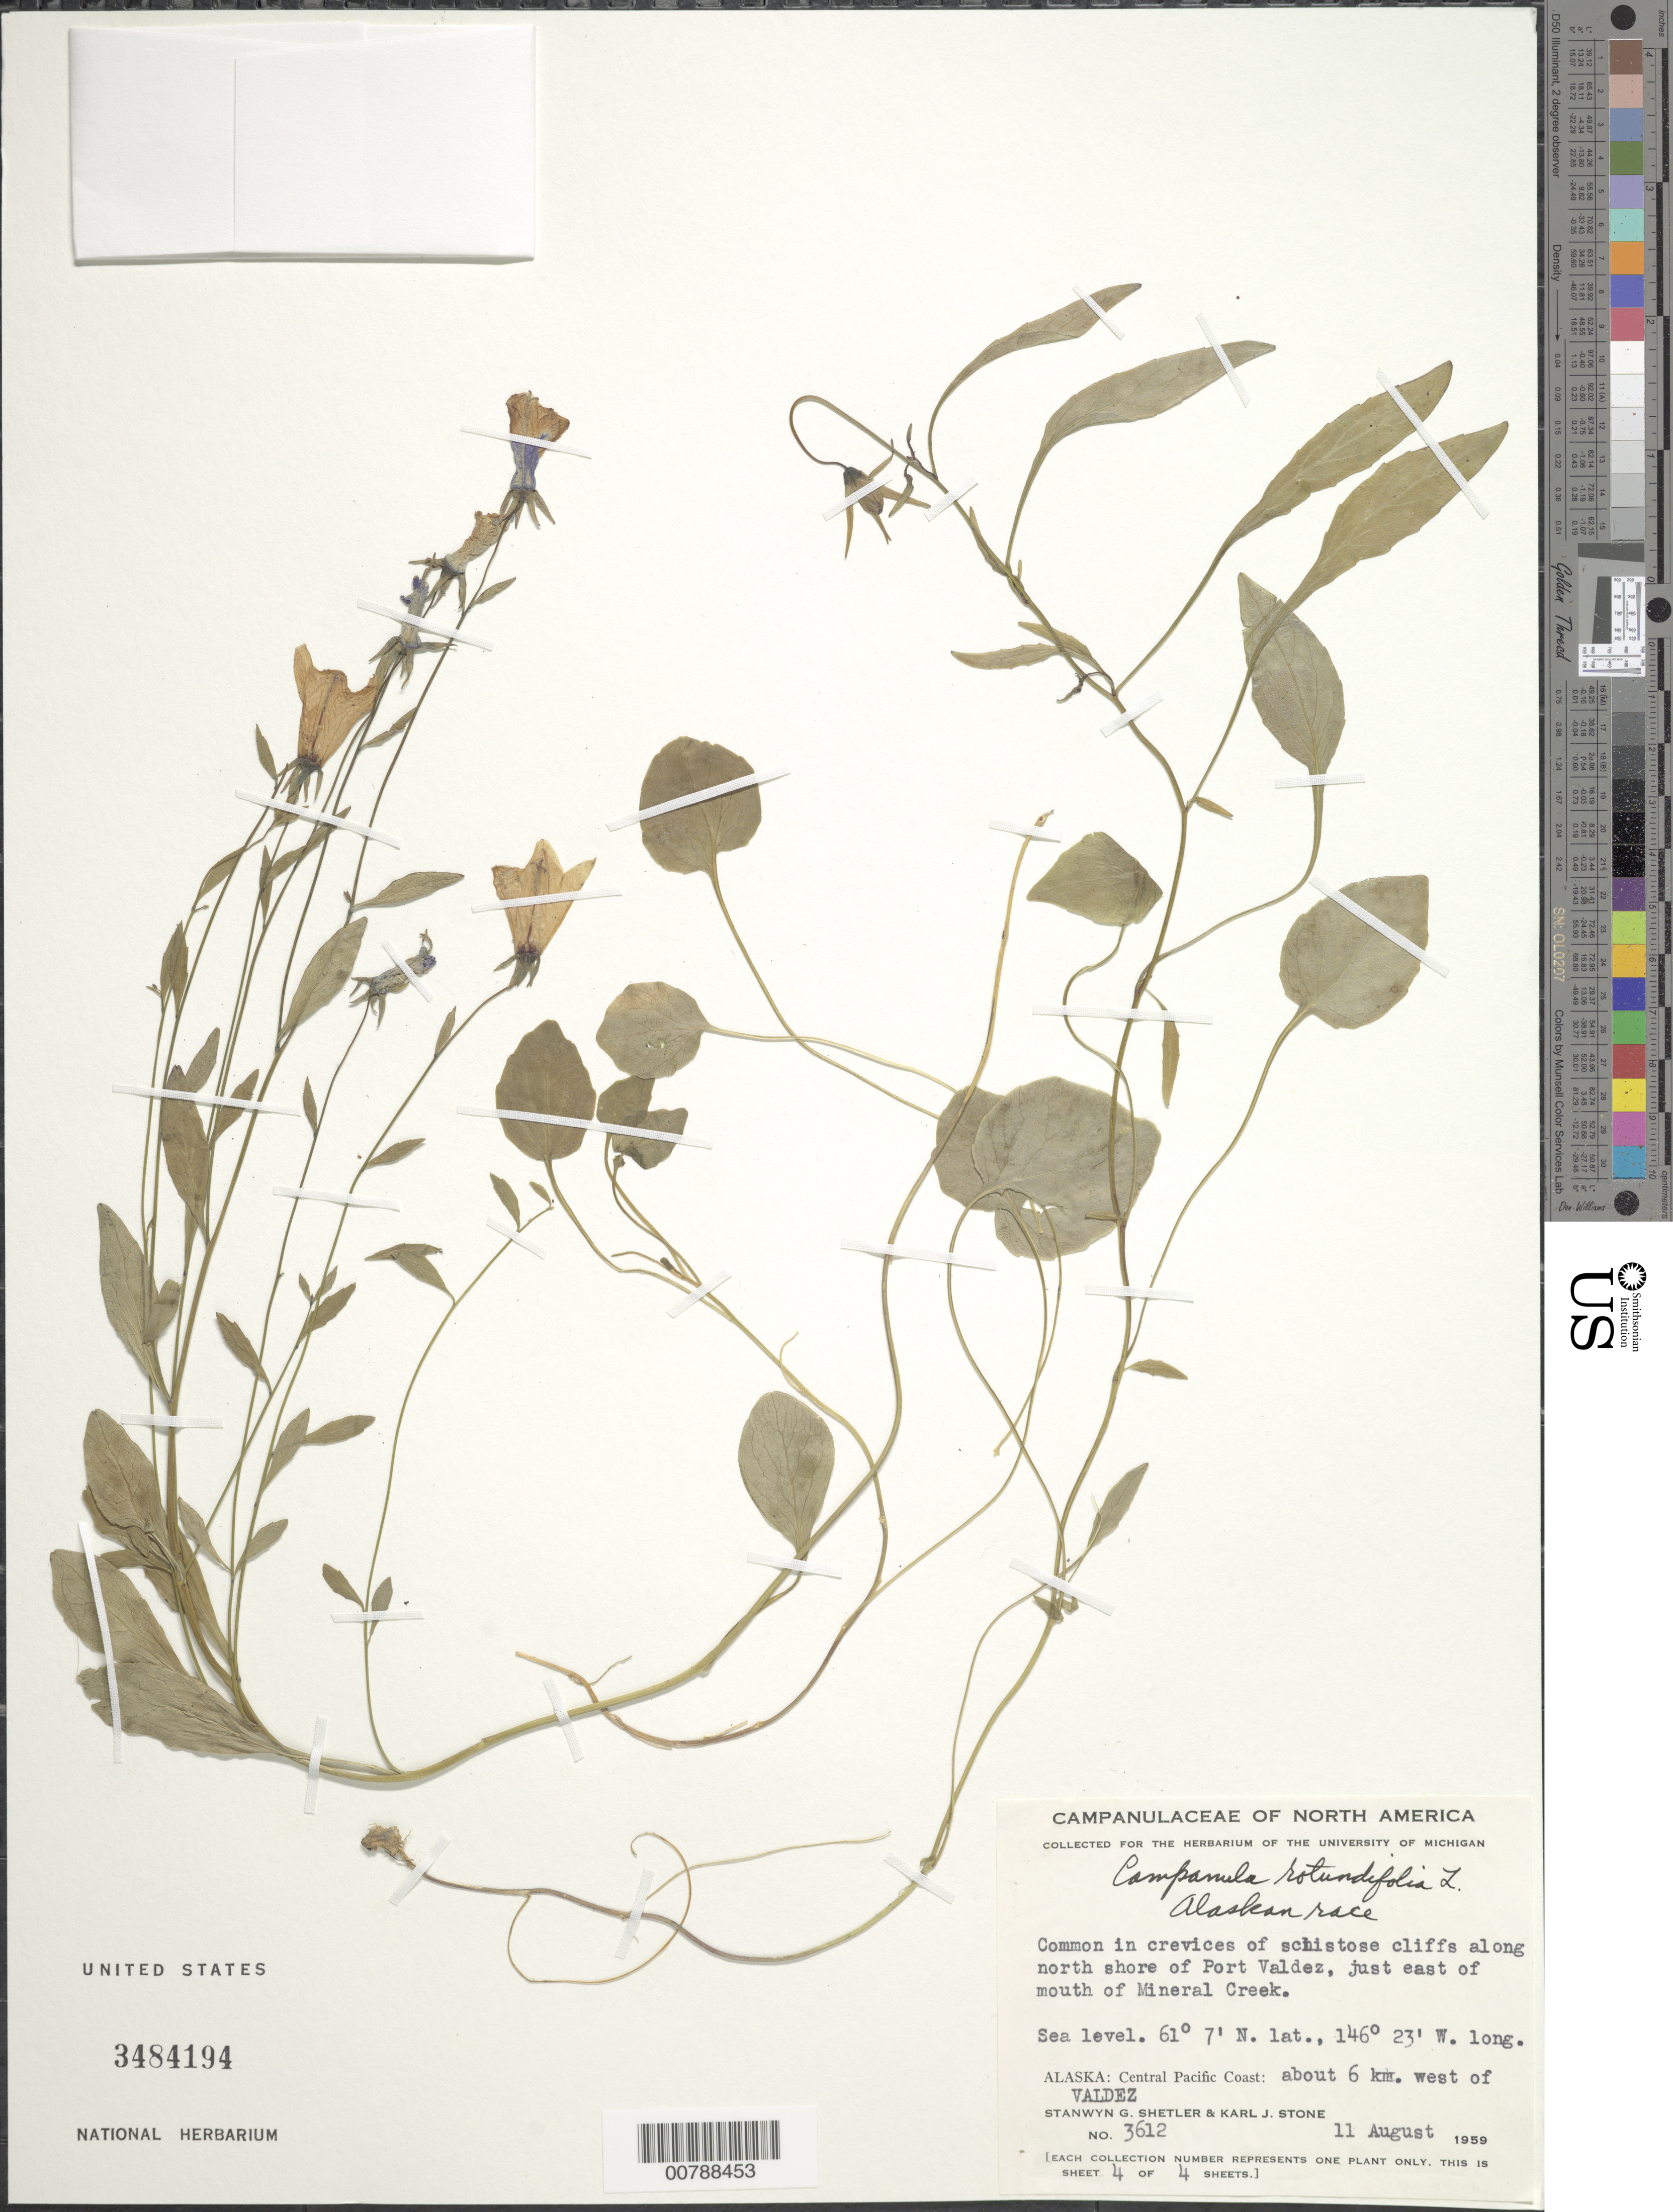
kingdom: Plantae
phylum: Tracheophyta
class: Magnoliopsida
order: Asterales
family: Campanulaceae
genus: Campanula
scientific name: Campanula rotundifolia L. Alaskan race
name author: L.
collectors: S. Shetler & K. J. Stone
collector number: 3612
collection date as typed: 11 August 1959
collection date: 1959-08-11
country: United States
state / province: Alaska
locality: Central Pacific Coast. Along north shore of Port Valdez, just east of mouth of Mineral Creek.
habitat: Common in crevices of schistose cliffs .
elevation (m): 0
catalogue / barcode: US 3484194